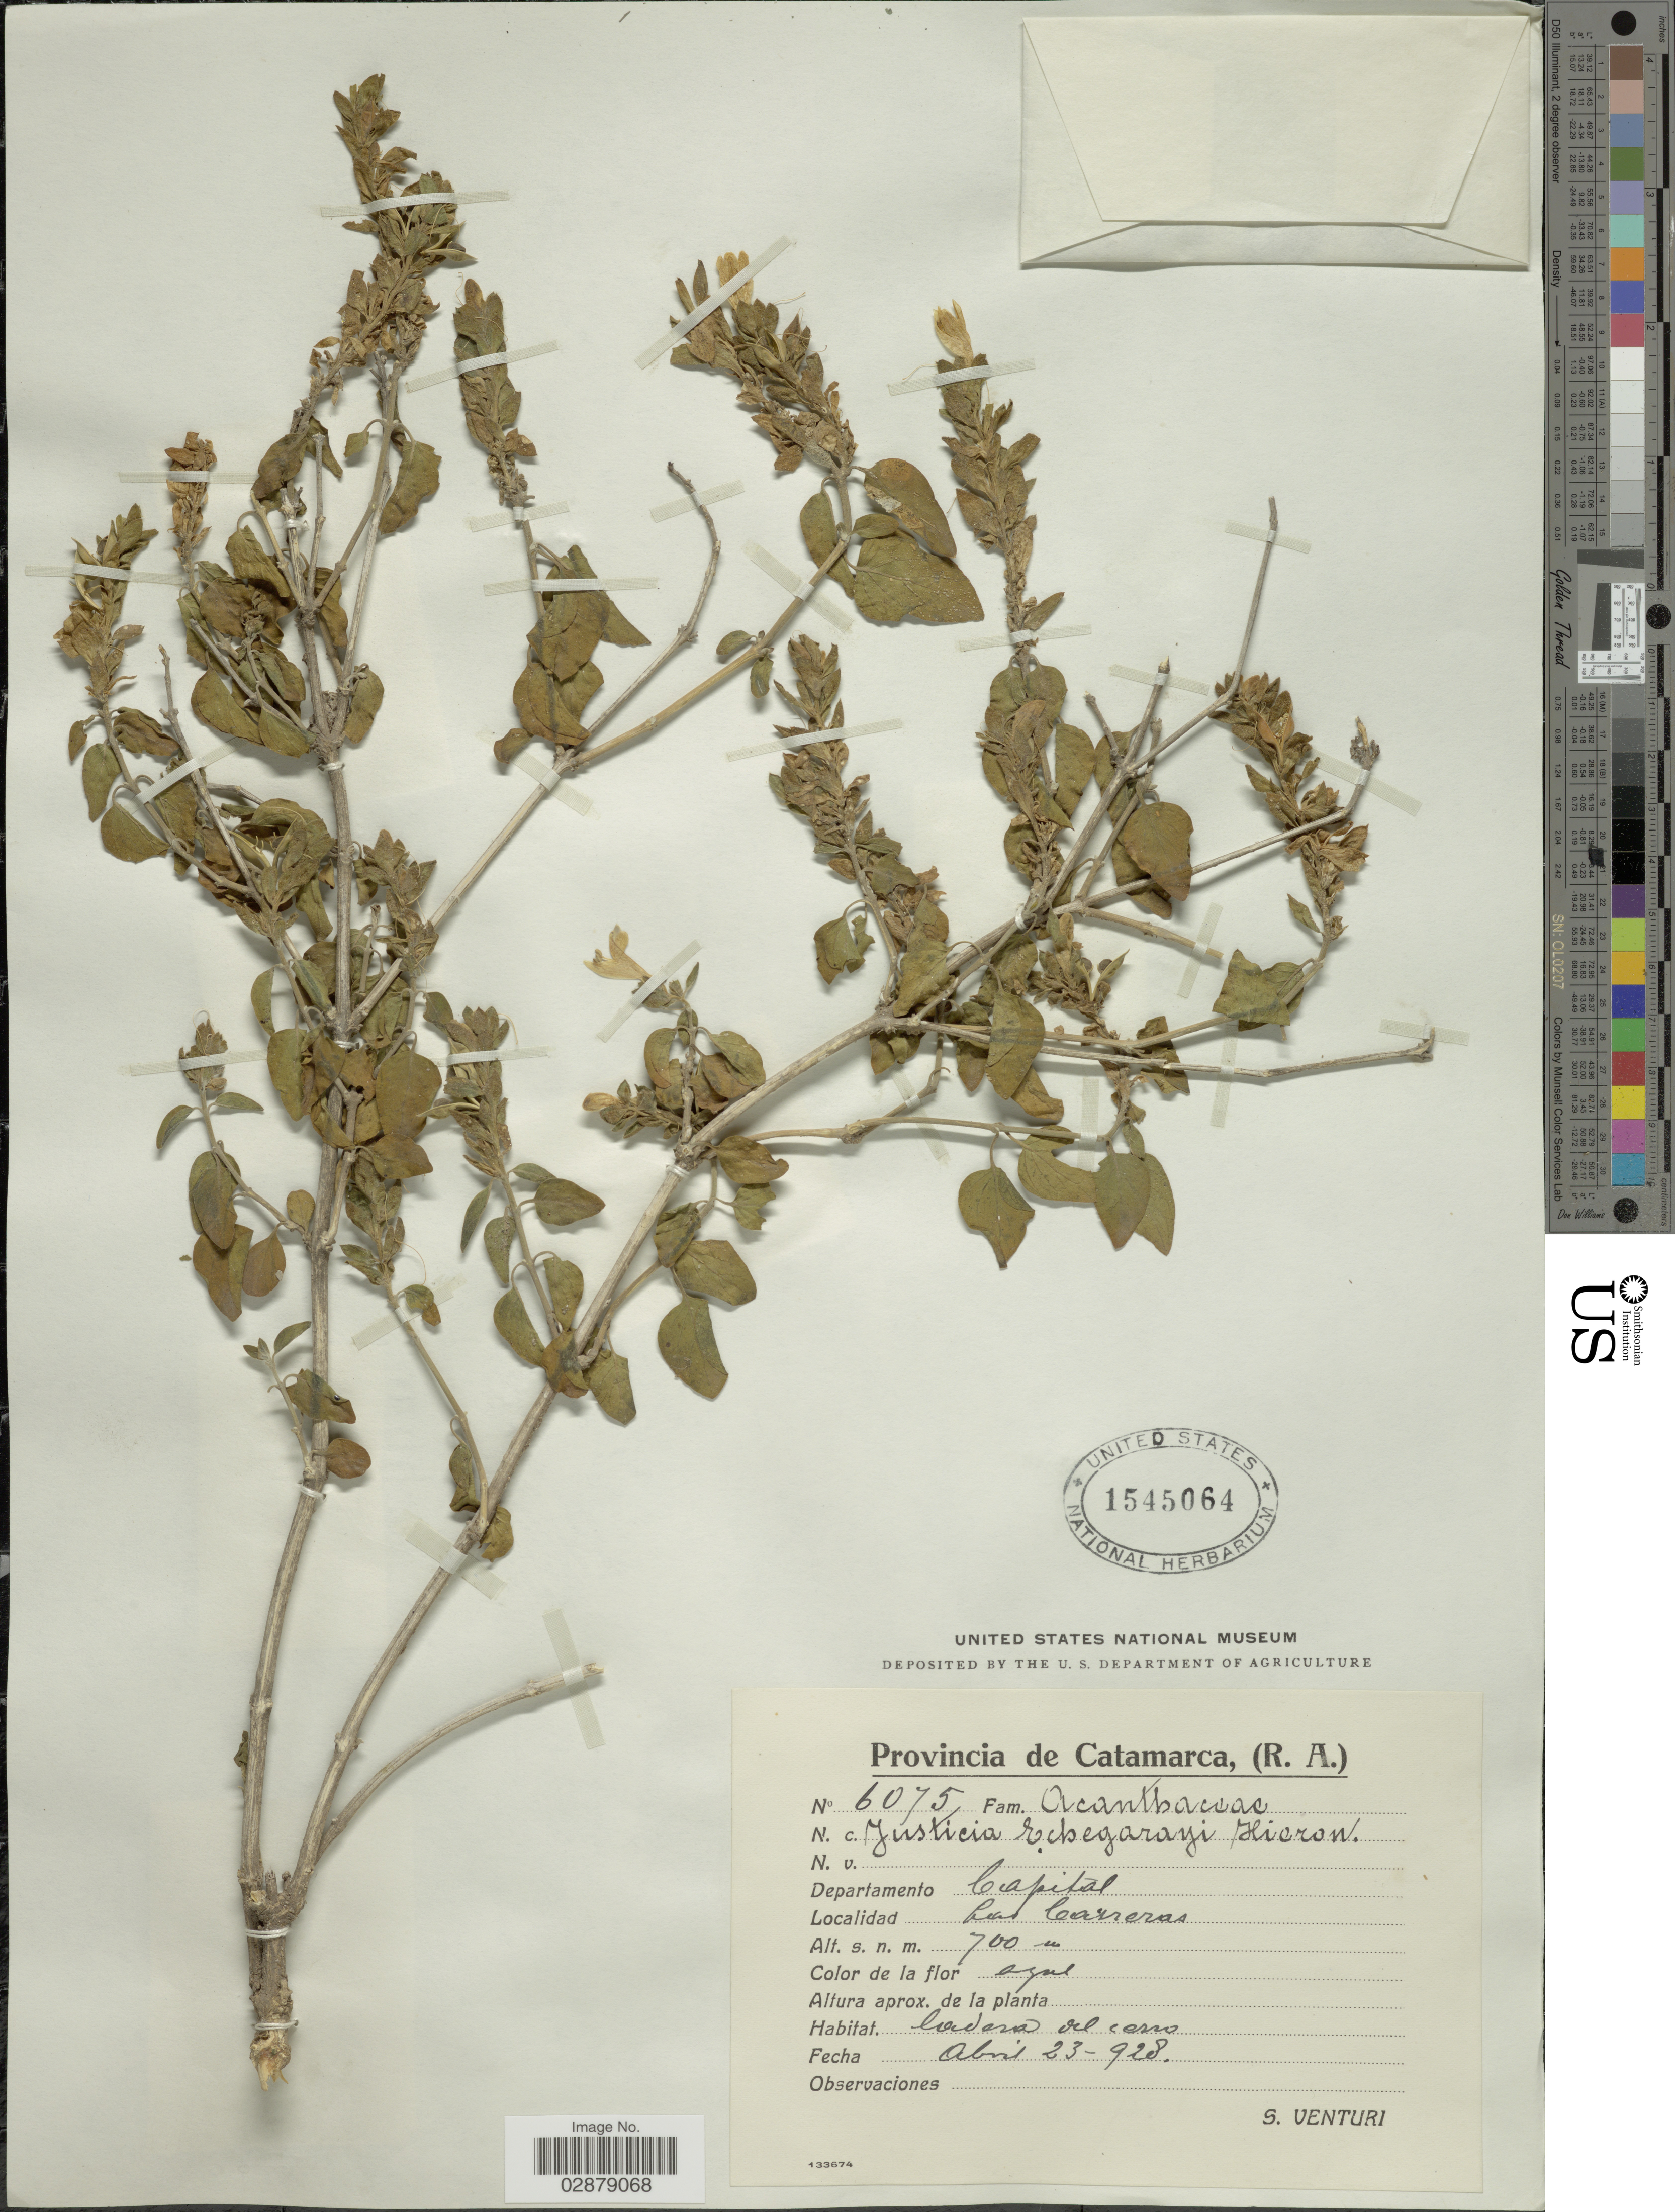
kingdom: Plantae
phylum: Tracheophyta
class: Magnoliopsida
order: Lamiales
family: Acanthaceae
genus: Justicia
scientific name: Justicia gilliesii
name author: (Nees) Benth.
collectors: S. Venturi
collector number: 6075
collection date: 1928-04-23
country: Argentina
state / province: Catamarca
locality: Departamento Capital. Las Carreras.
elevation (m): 700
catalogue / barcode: US 1545064